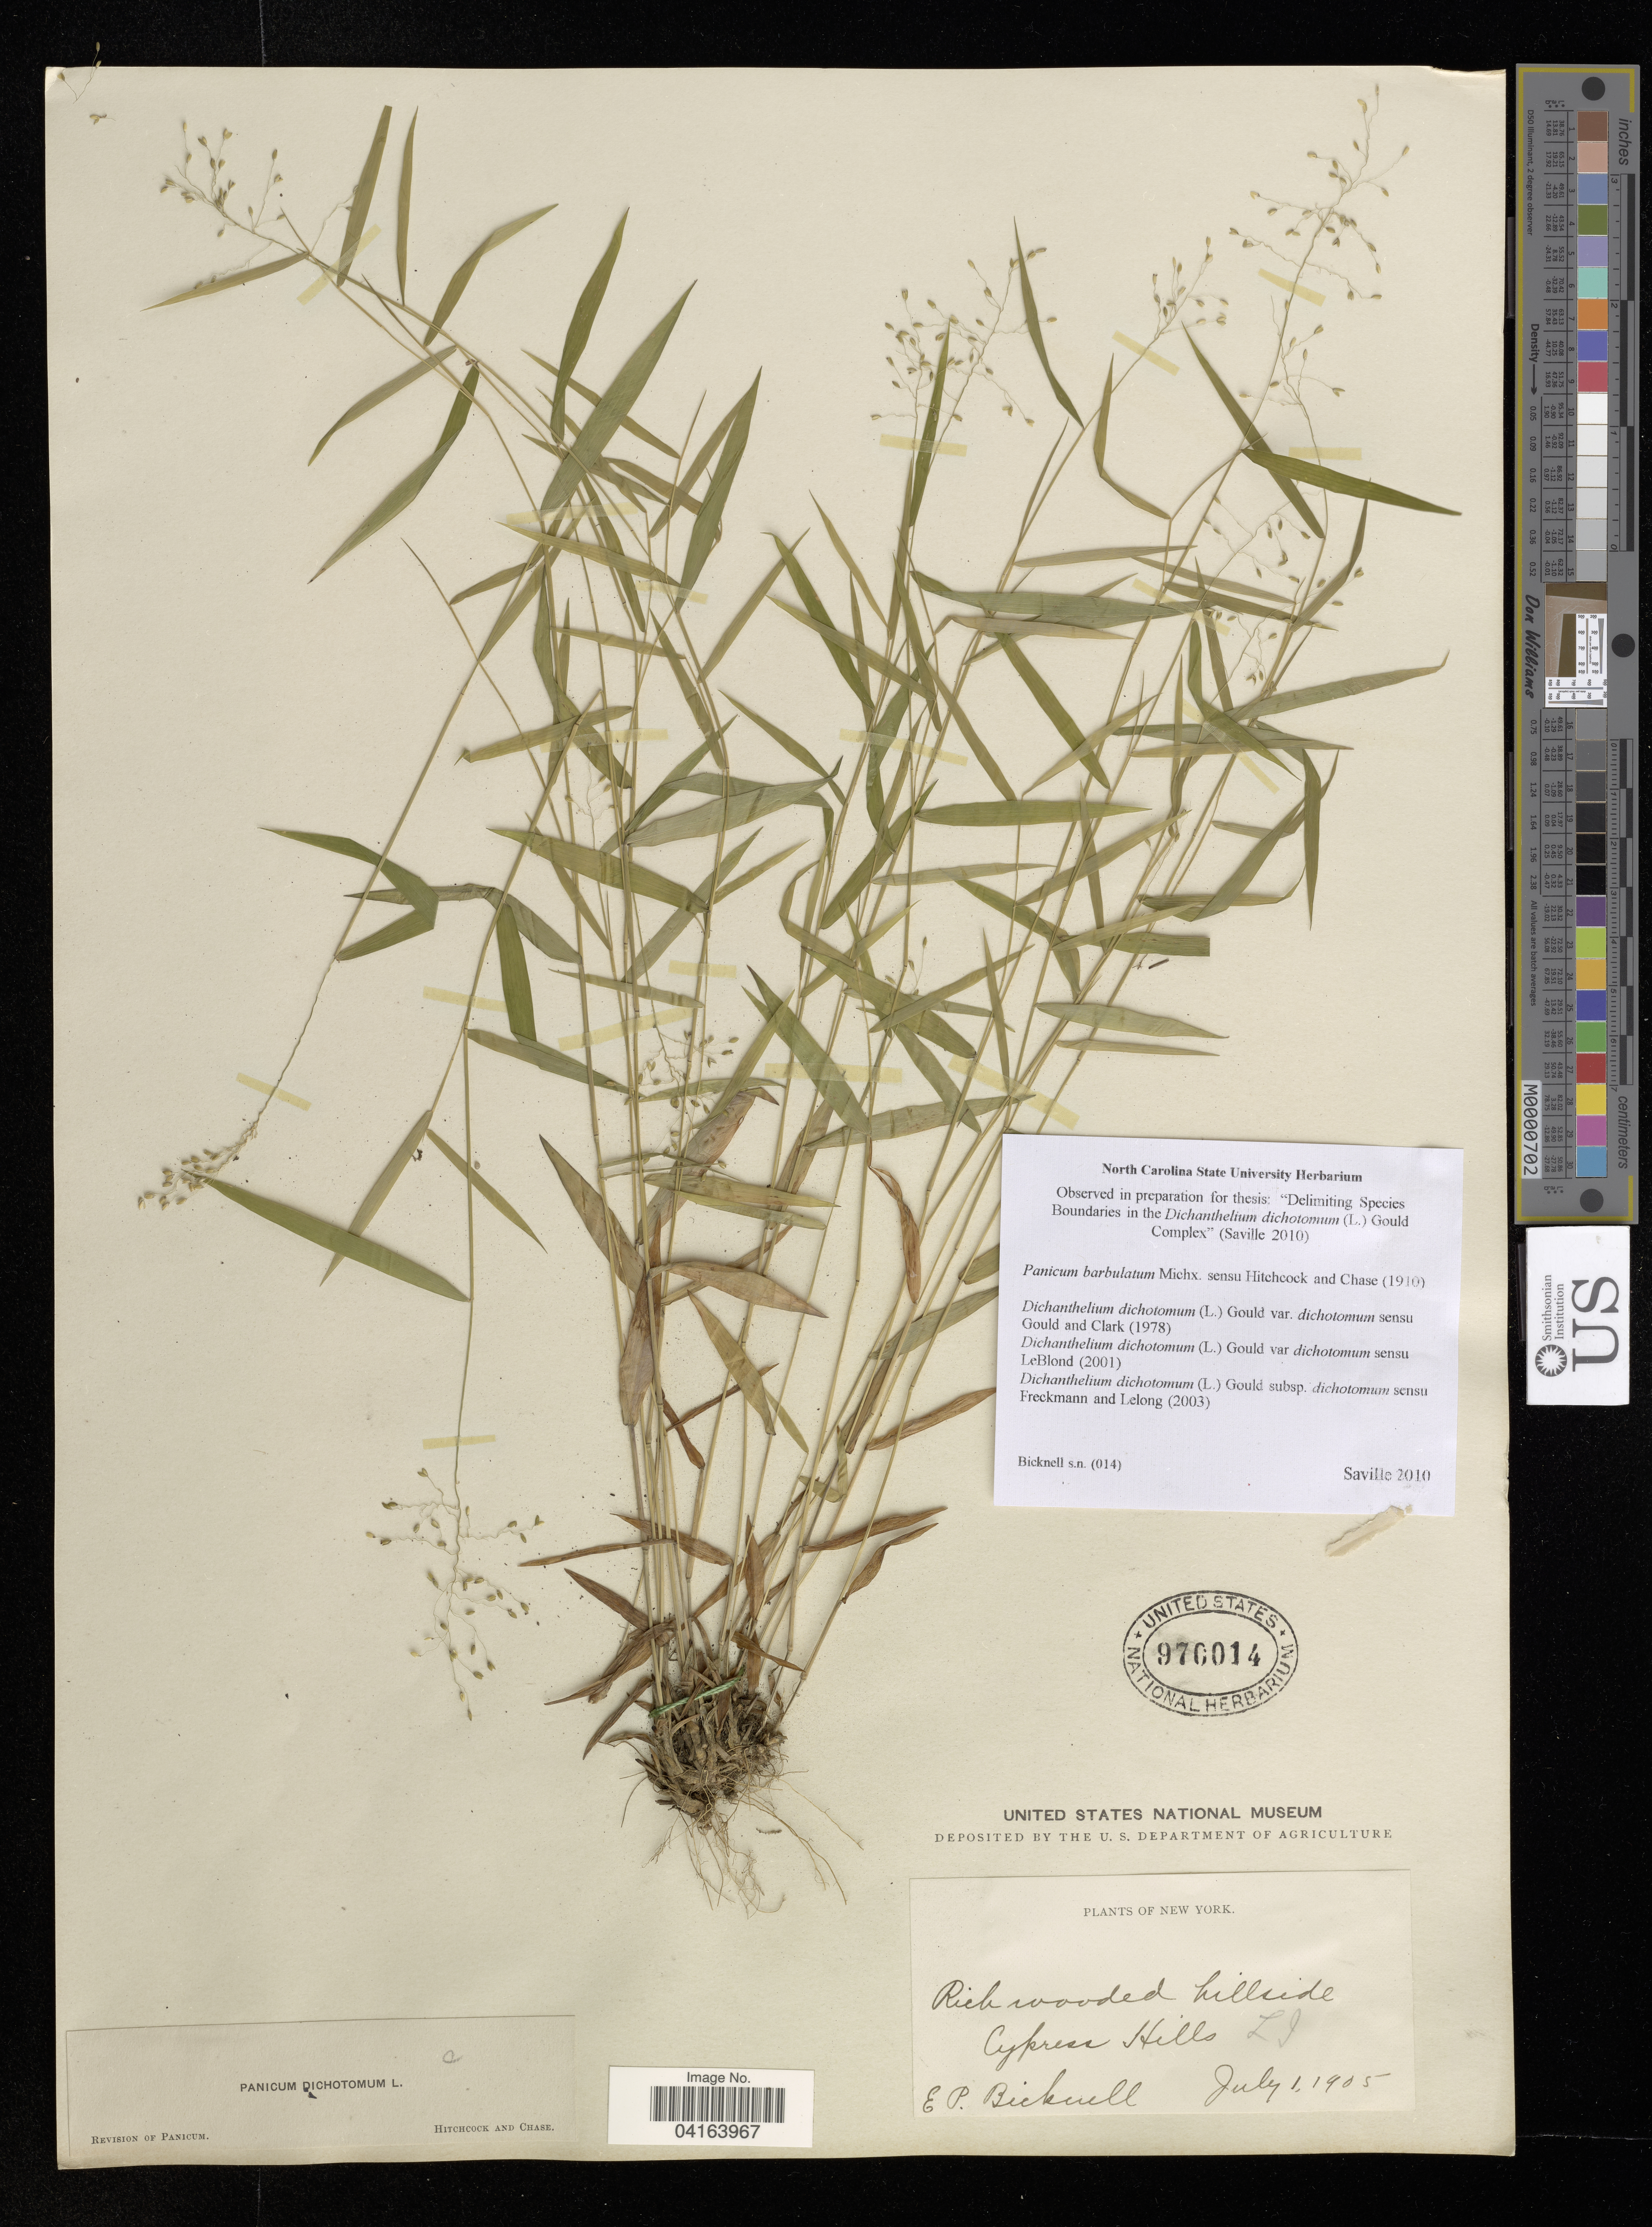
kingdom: Plantae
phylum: Tracheophyta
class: Liliopsida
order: Poales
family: Poaceae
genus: Dichanthelium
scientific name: Dichanthelium dichotomum subsp. dichotomum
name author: (L.) Gould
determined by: Saville, A. C., (NCSC), North Carolina State University (UNITED STATES)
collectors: E. P. Bicknell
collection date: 1905-07-01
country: United States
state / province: New York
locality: Rick wooded hillside Cypress Hills LJ.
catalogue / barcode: US 970014